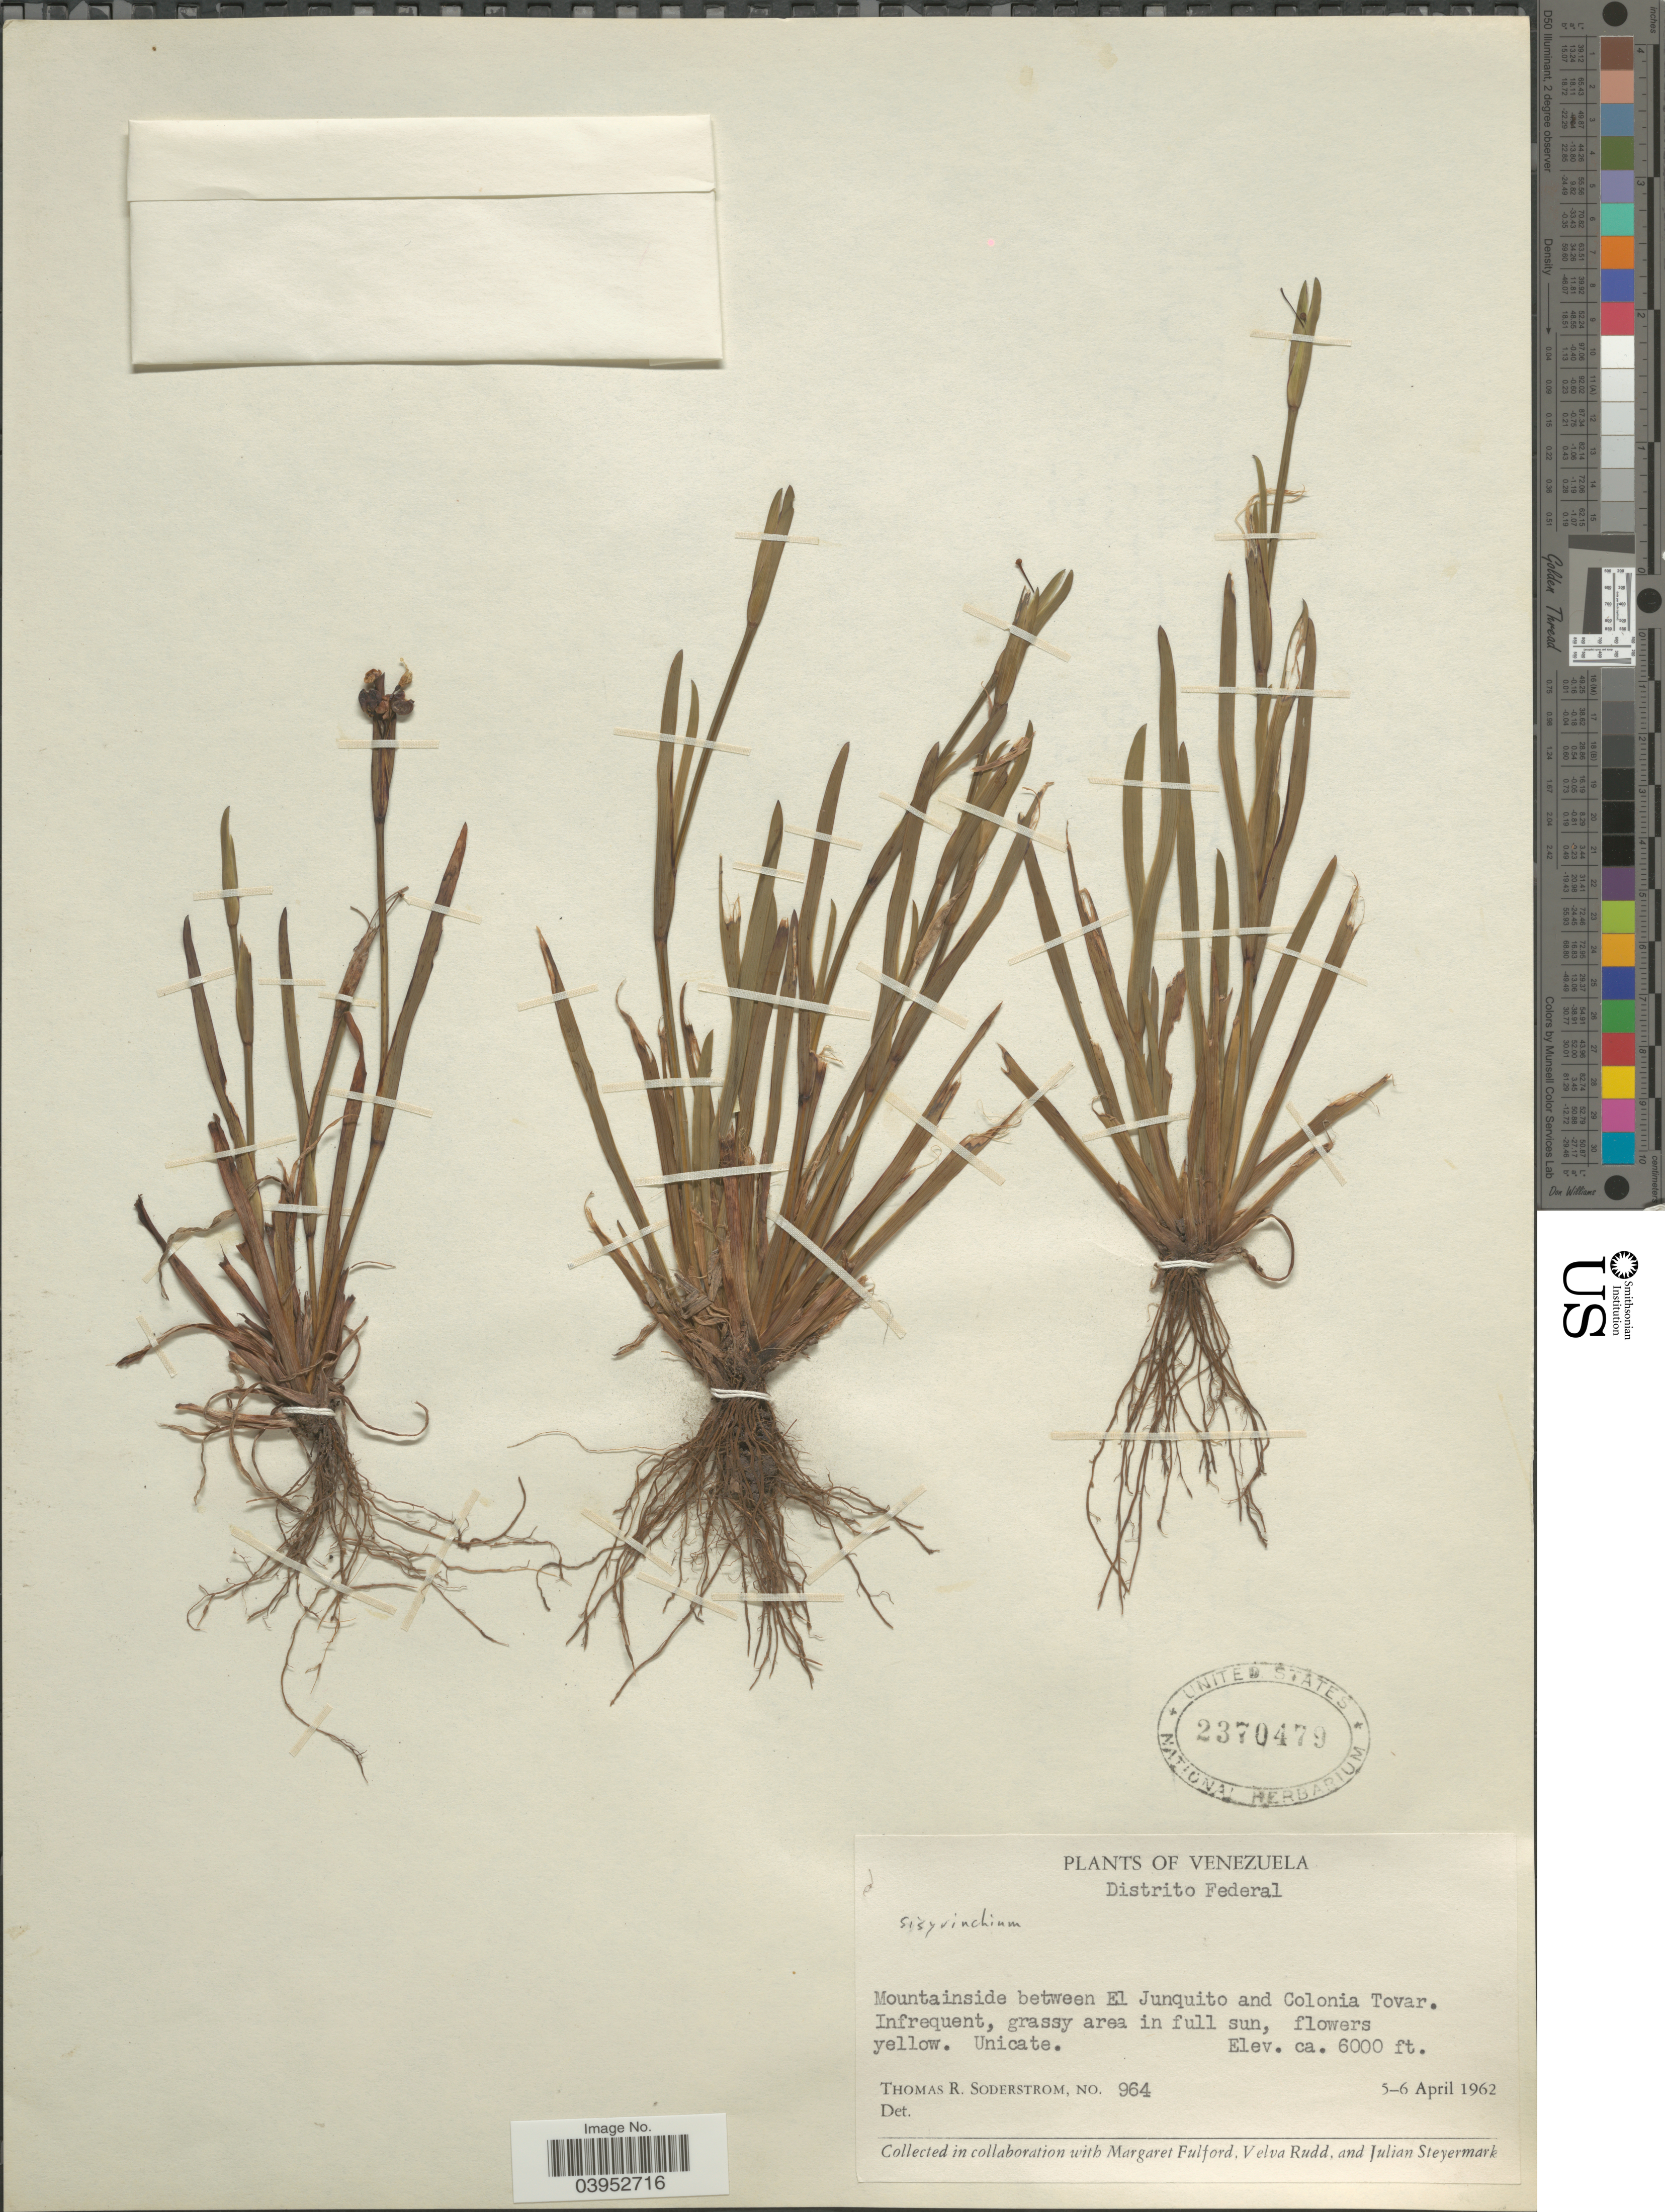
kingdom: Plantae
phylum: Tracheophyta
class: Liliopsida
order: Asparagales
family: Iridaceae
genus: Sisyrinchium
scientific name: Sisyrinchium sp.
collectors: T. R. Soderstrom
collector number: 964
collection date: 1962-04-05/1962-04-06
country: Venezuela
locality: Distrito Federal. Mountainside between El Junquito and Colonia Tovar.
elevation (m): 1829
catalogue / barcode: US 2370479